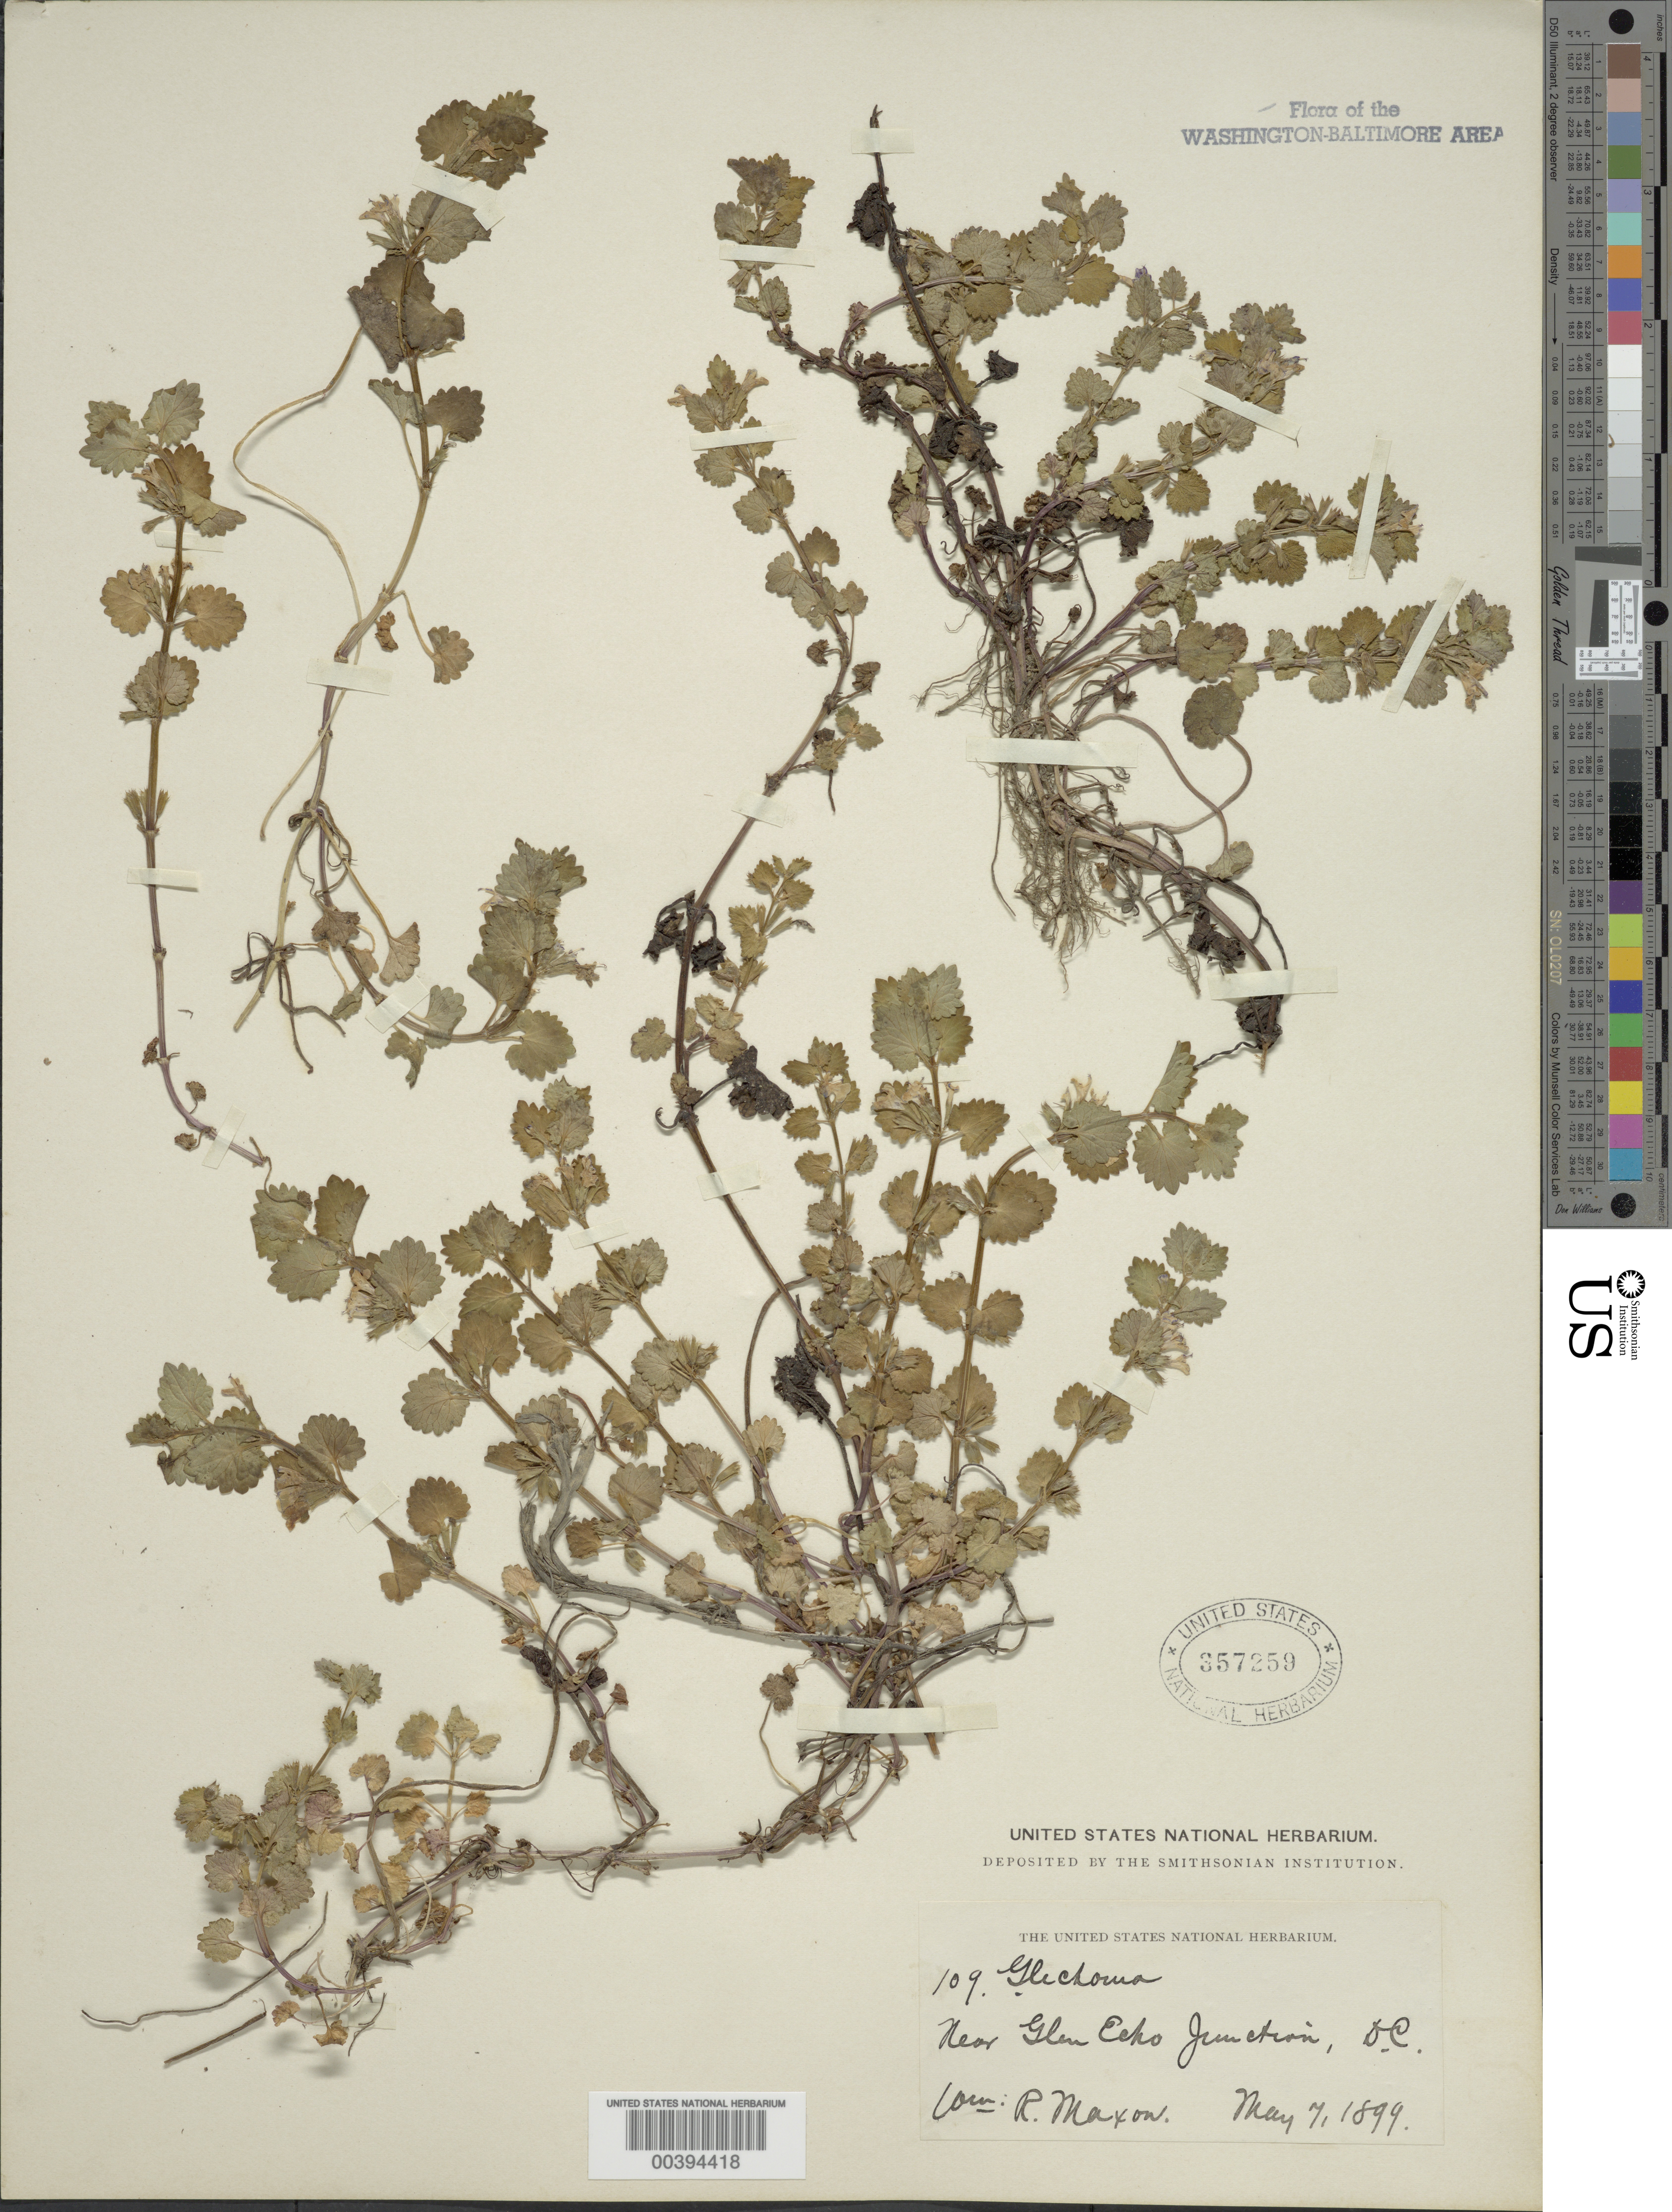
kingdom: Plantae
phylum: Tracheophyta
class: Magnoliopsida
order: Lamiales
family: Lamiaceae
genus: Glechoma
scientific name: Glechoma hederacea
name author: L.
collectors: W. R. Maxon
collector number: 109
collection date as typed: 07 May 1899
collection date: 1899-05-07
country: United States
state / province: Maryland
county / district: Montgomery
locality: Near Glen Echo Junction C. & O. Canal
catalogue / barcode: US 357259